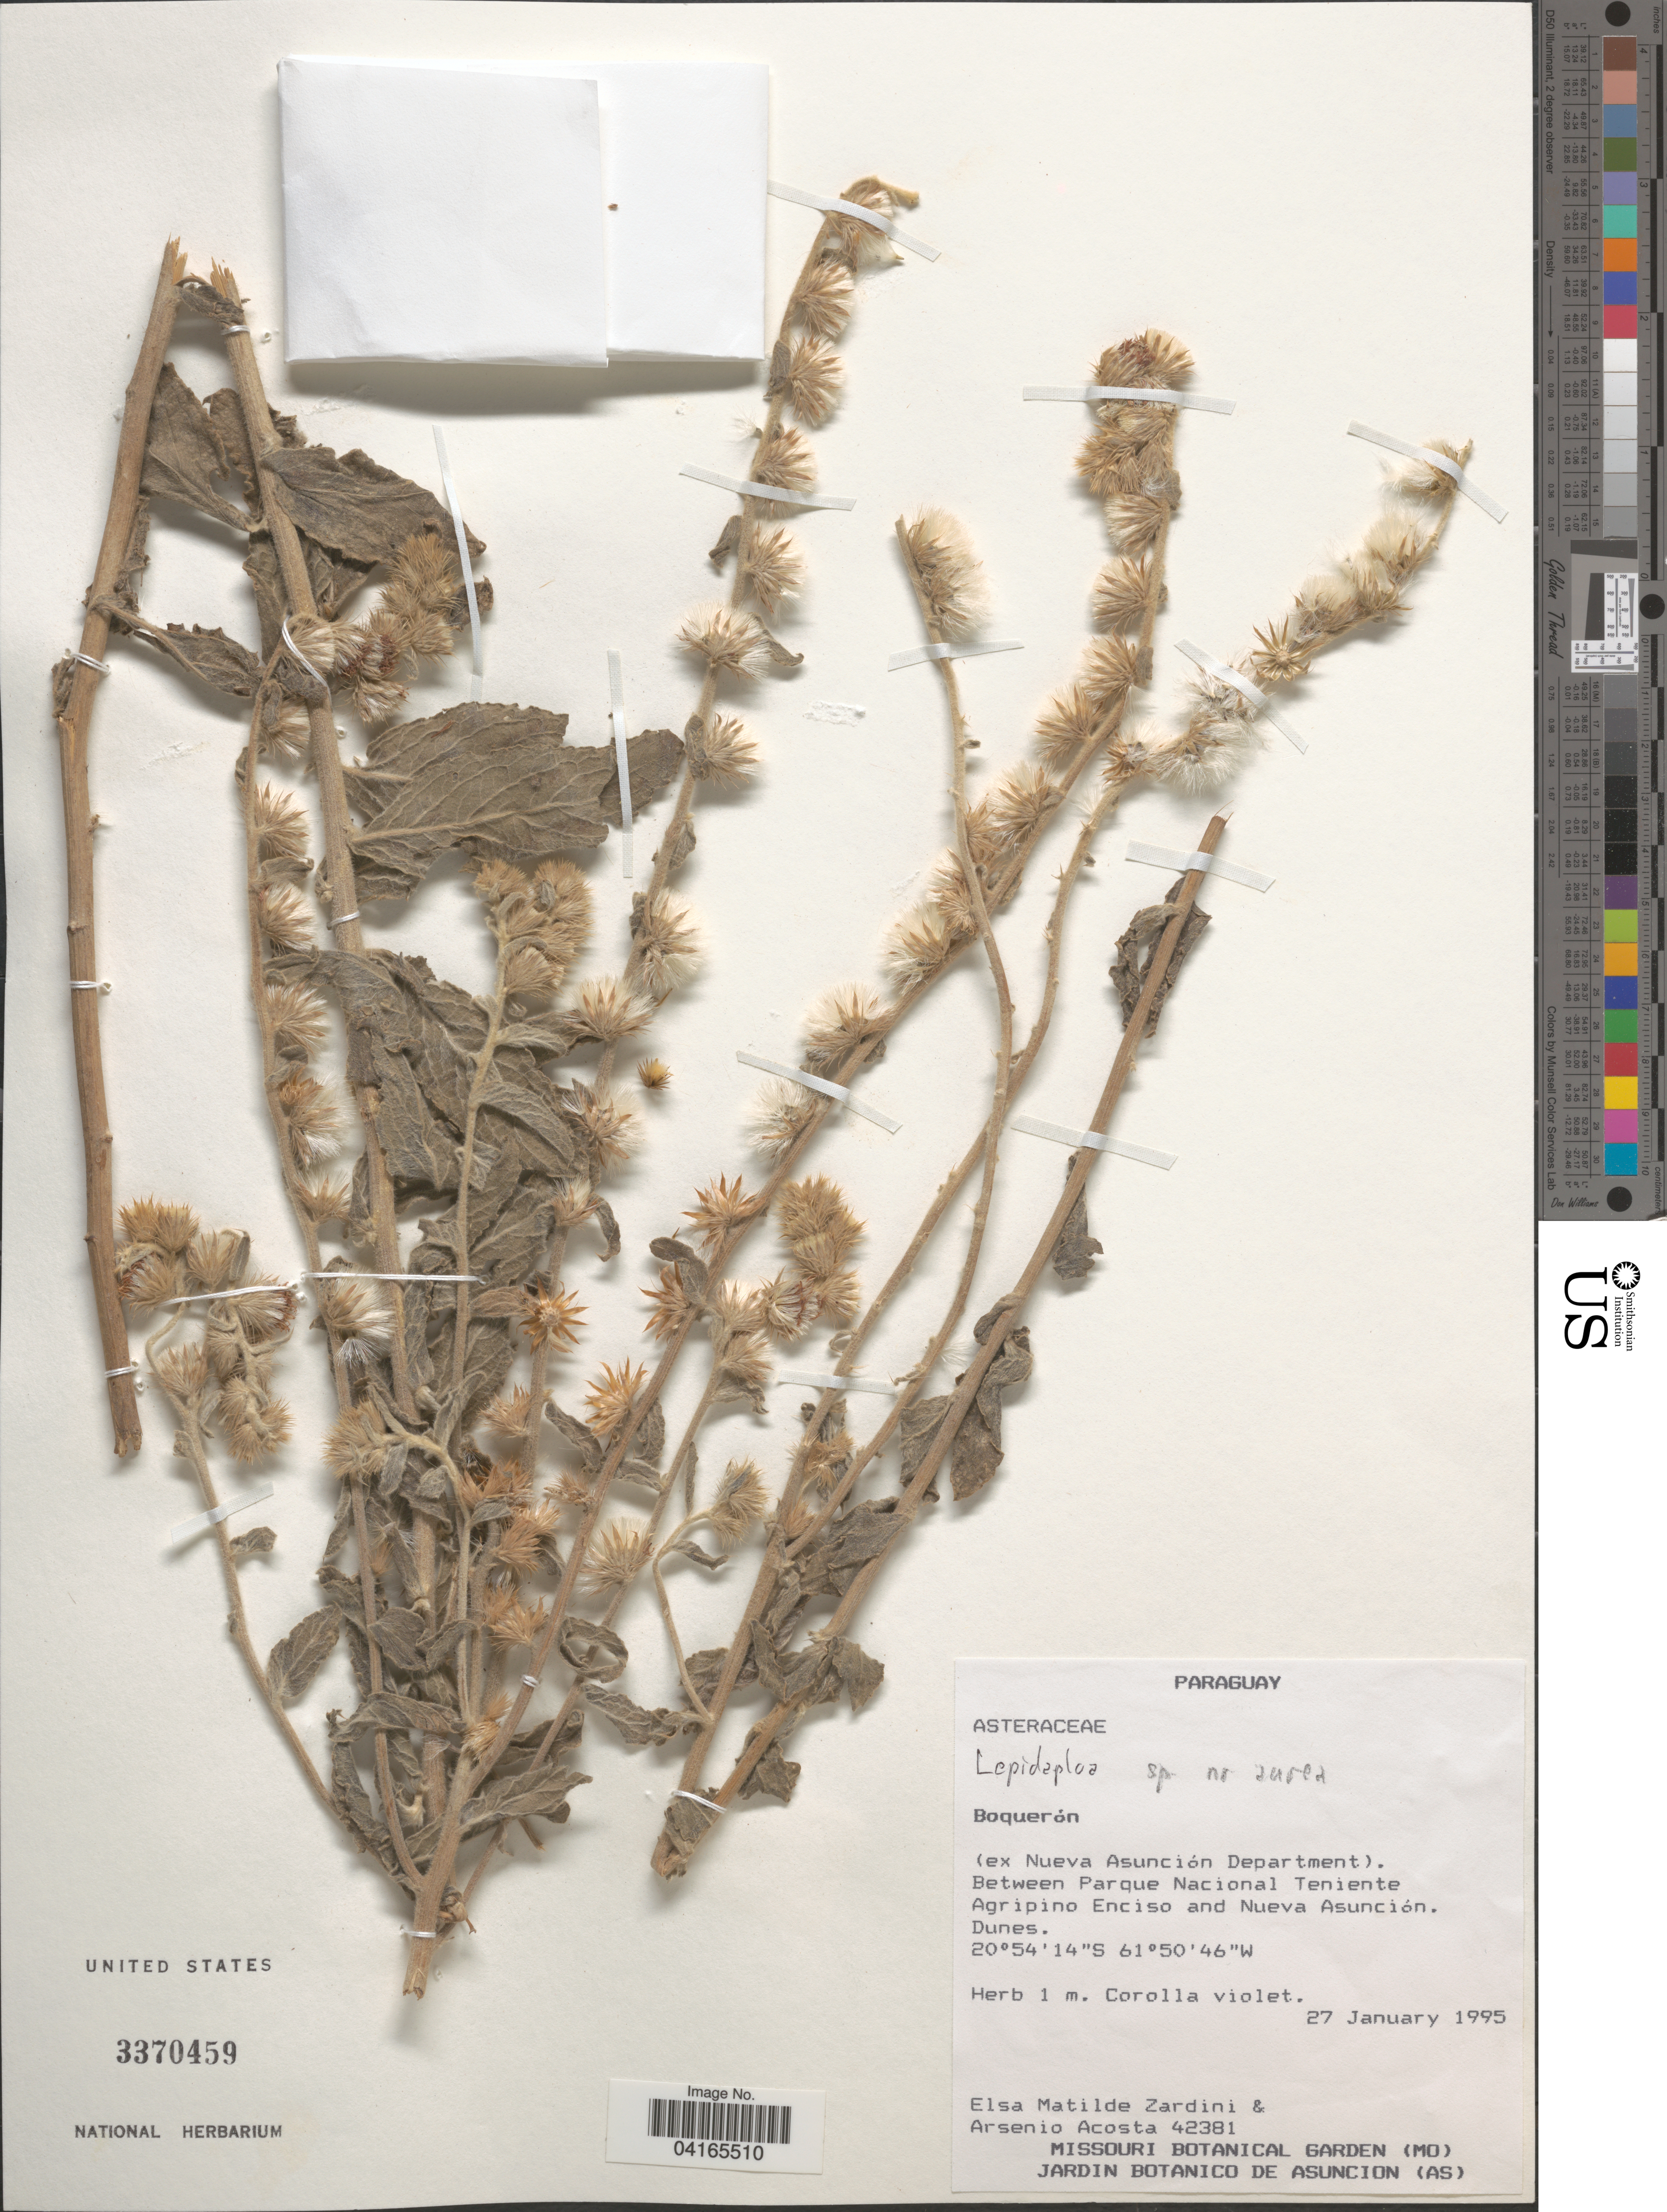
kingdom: Plantae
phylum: Tracheophyta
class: Magnoliopsida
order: Asterales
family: Asteraceae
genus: Lepidaploa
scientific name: Lepidaploa sp.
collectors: E. M. Zardini & A. Acosta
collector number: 42381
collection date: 1995-01-27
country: Paraguay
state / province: Boqueron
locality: Boquerón. (ex Nueva Asunción Department). Between Parque Nacional Teniente Agripino Enciso and Nueva Asunción.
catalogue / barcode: US 3370459